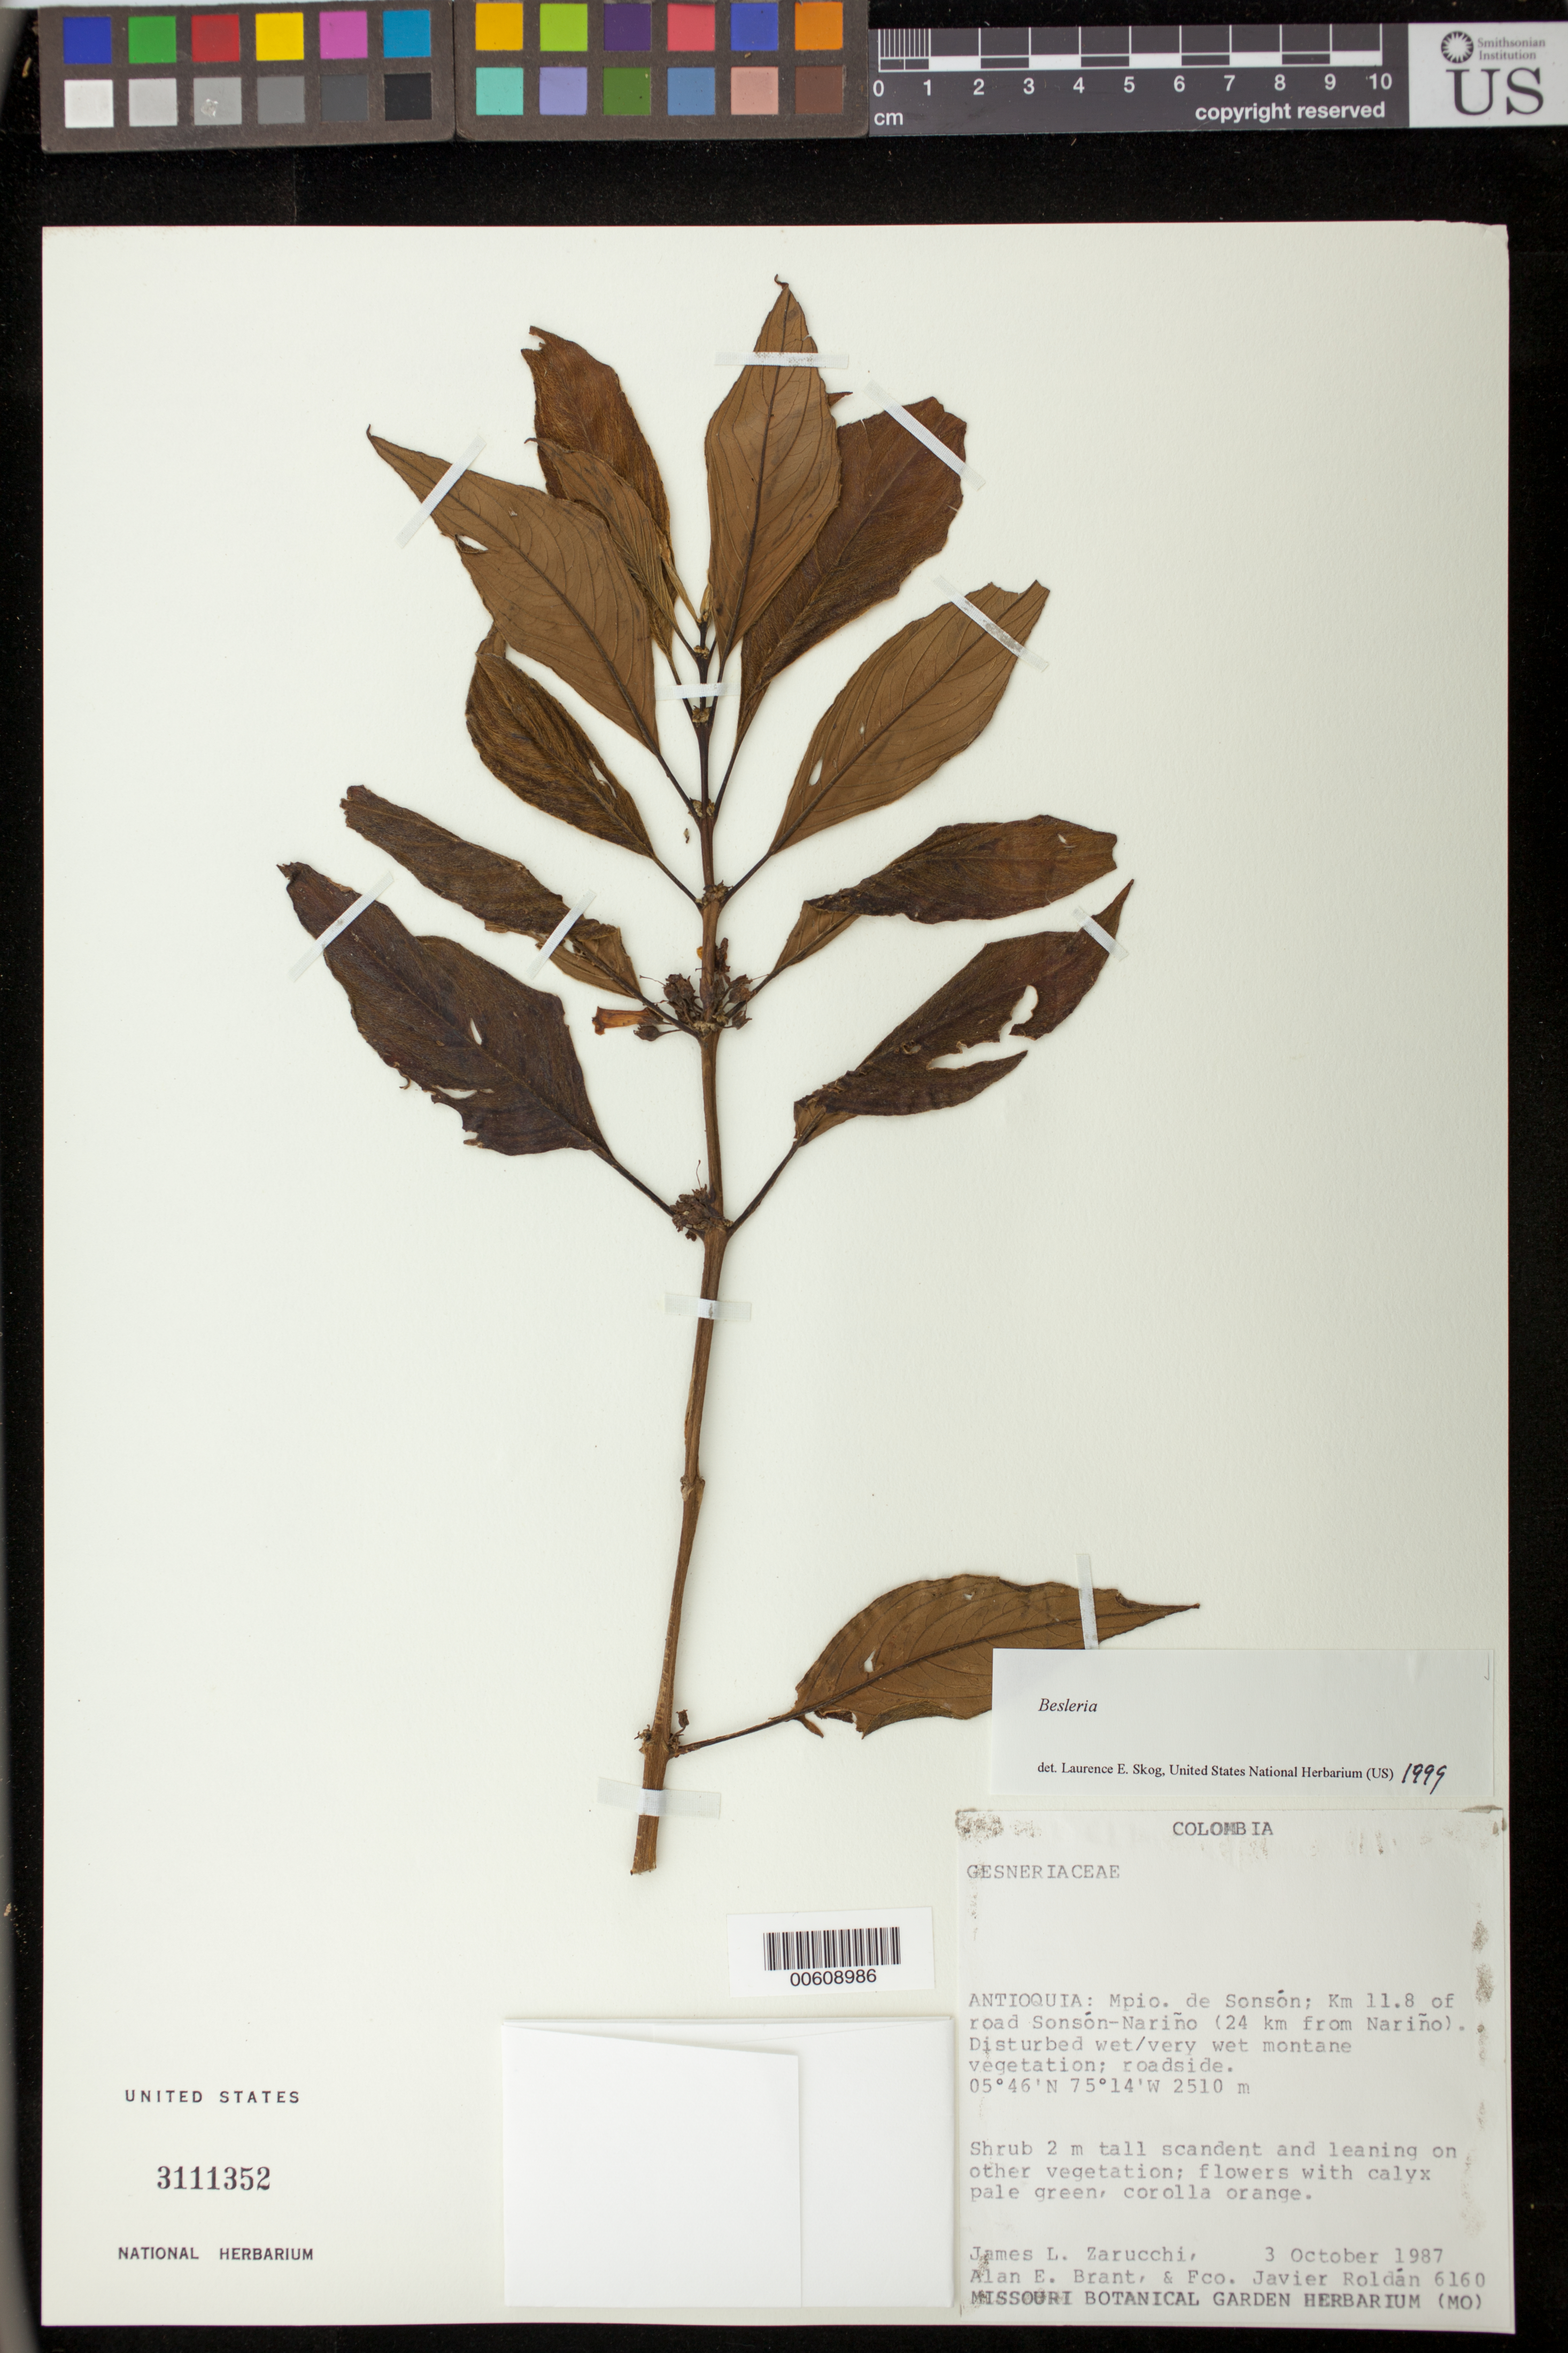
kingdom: Plantae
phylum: Tracheophyta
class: Magnoliopsida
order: Lamiales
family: Gesneriaceae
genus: Besleria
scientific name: Besleria sp.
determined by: Skog, Laurence E.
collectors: J. L. Zarucchi, A. Brant & F. J. Roldán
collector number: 6160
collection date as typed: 03 Oct 1987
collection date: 1987-10-03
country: Colombia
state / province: Antioquia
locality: Mpio. de Sonsón; km 11.8 of road Sonsón - Nariño (24 km from Nariño)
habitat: Disturbed wet/very wet montane vegetation; roadside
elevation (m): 2510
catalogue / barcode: US 3111352